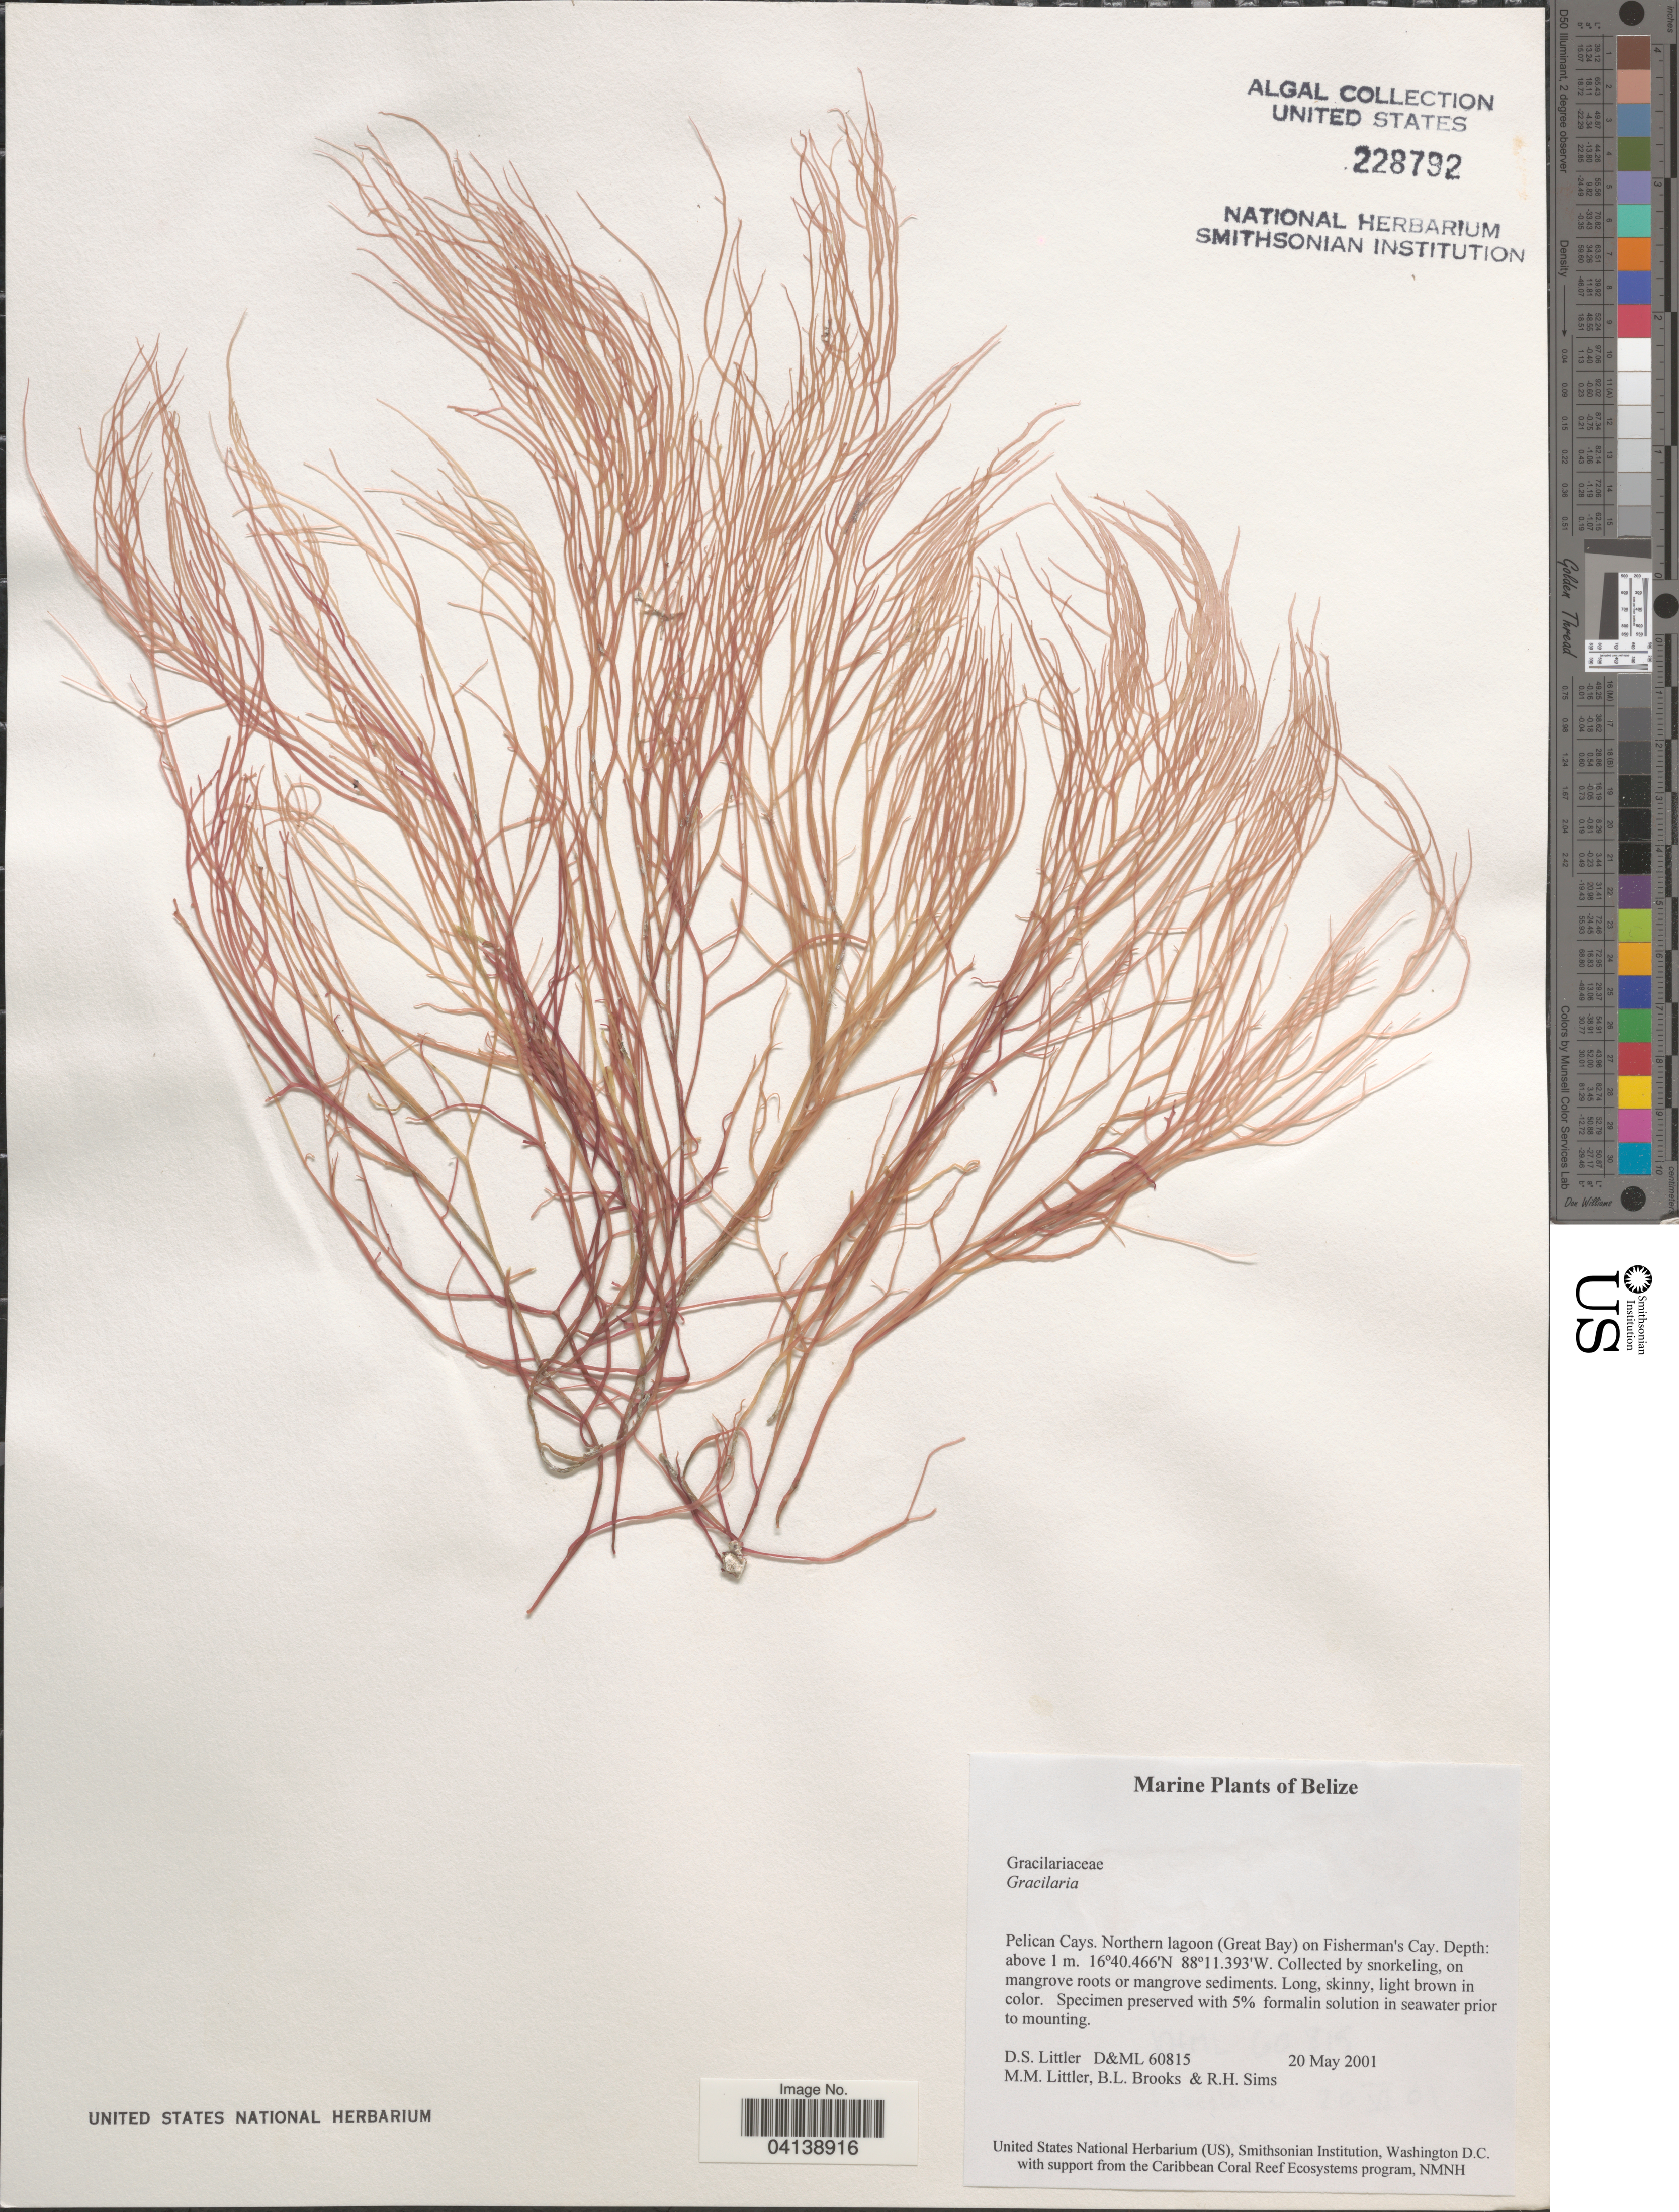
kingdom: Plantae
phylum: Rhodophyta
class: Florideophyceae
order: Gracilariales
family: Gracilariaceae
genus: Gracilaria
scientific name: Gracilaria sp.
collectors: D. S. Littler, B. Brooks & R. H. Sims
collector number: D&ML60815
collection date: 2001-05-20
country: Belize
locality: Pelican Cays. Northern lagoon (Great Bay) on Fisherman's Cay.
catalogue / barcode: US 228792